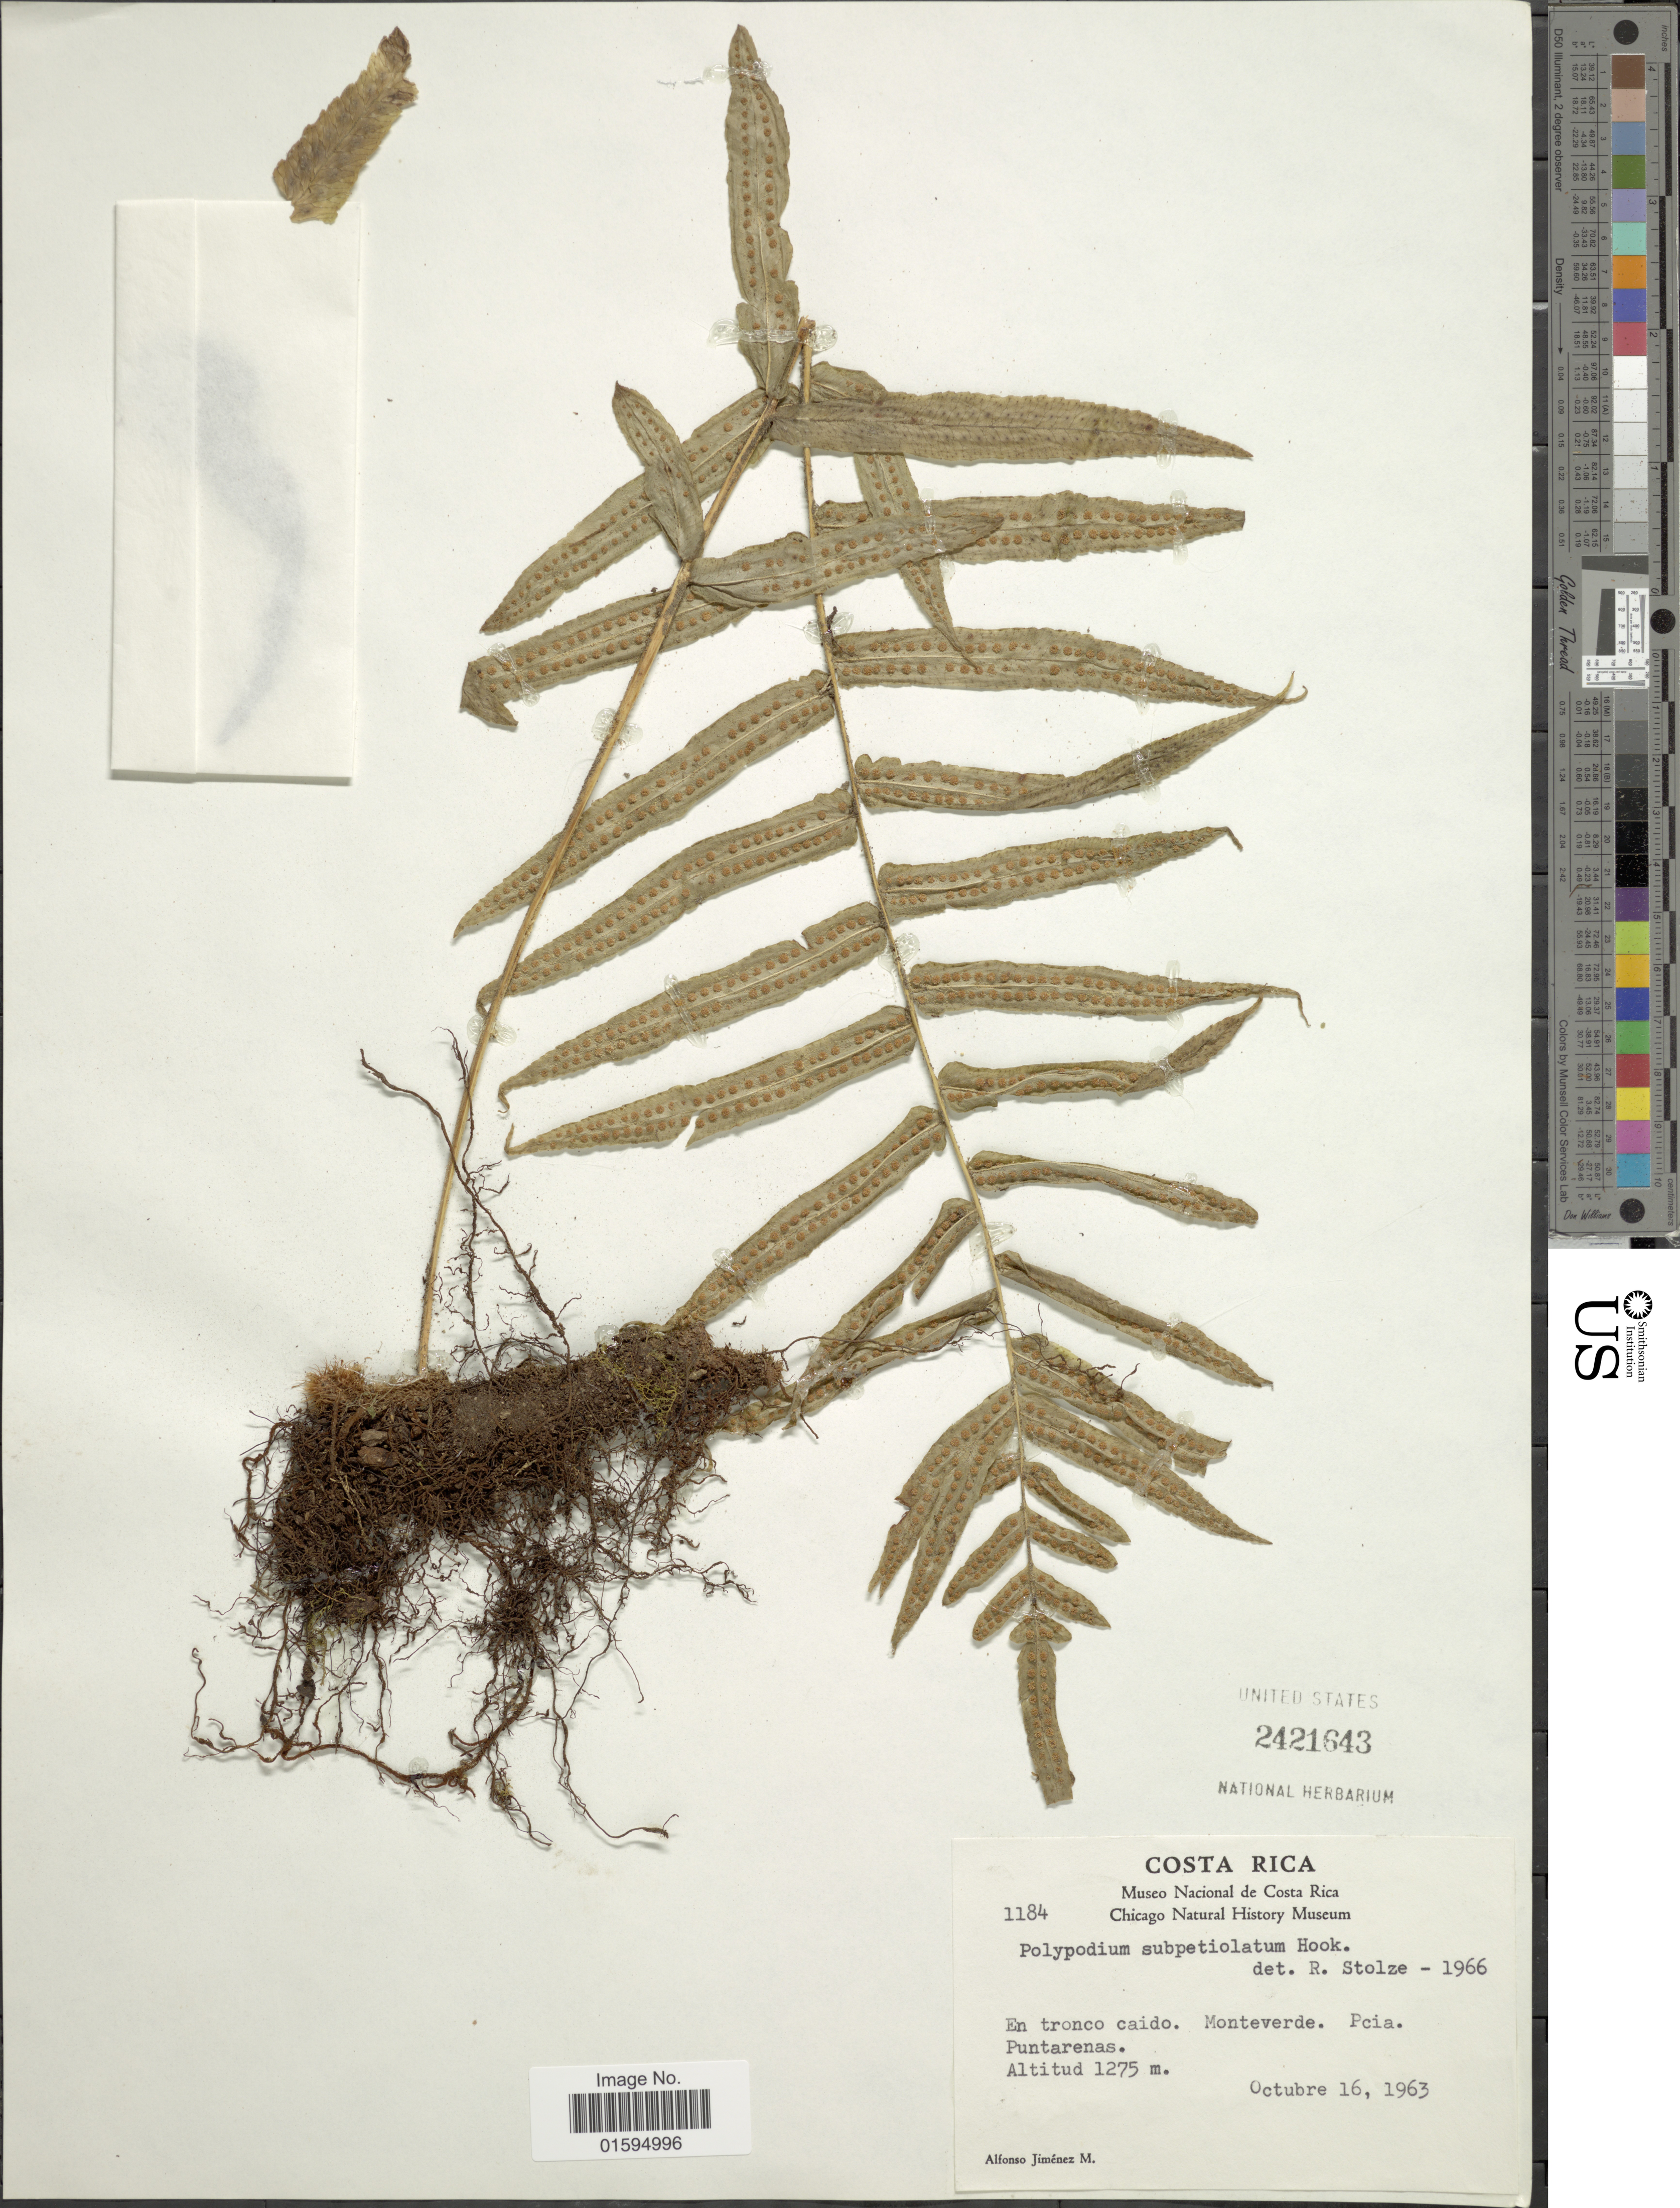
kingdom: Plantae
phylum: Tracheophyta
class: Polypodiopsida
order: Polypodiales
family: Polypodiaceae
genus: Polypodium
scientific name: Polypodium echinolepis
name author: Fée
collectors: A. Jimenez M.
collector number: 1184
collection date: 1963-10-16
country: Costa Rica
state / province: Puntarenas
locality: En Tronco Caido Monteverde Pcia, Puntarenas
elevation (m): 1275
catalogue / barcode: US 2421643